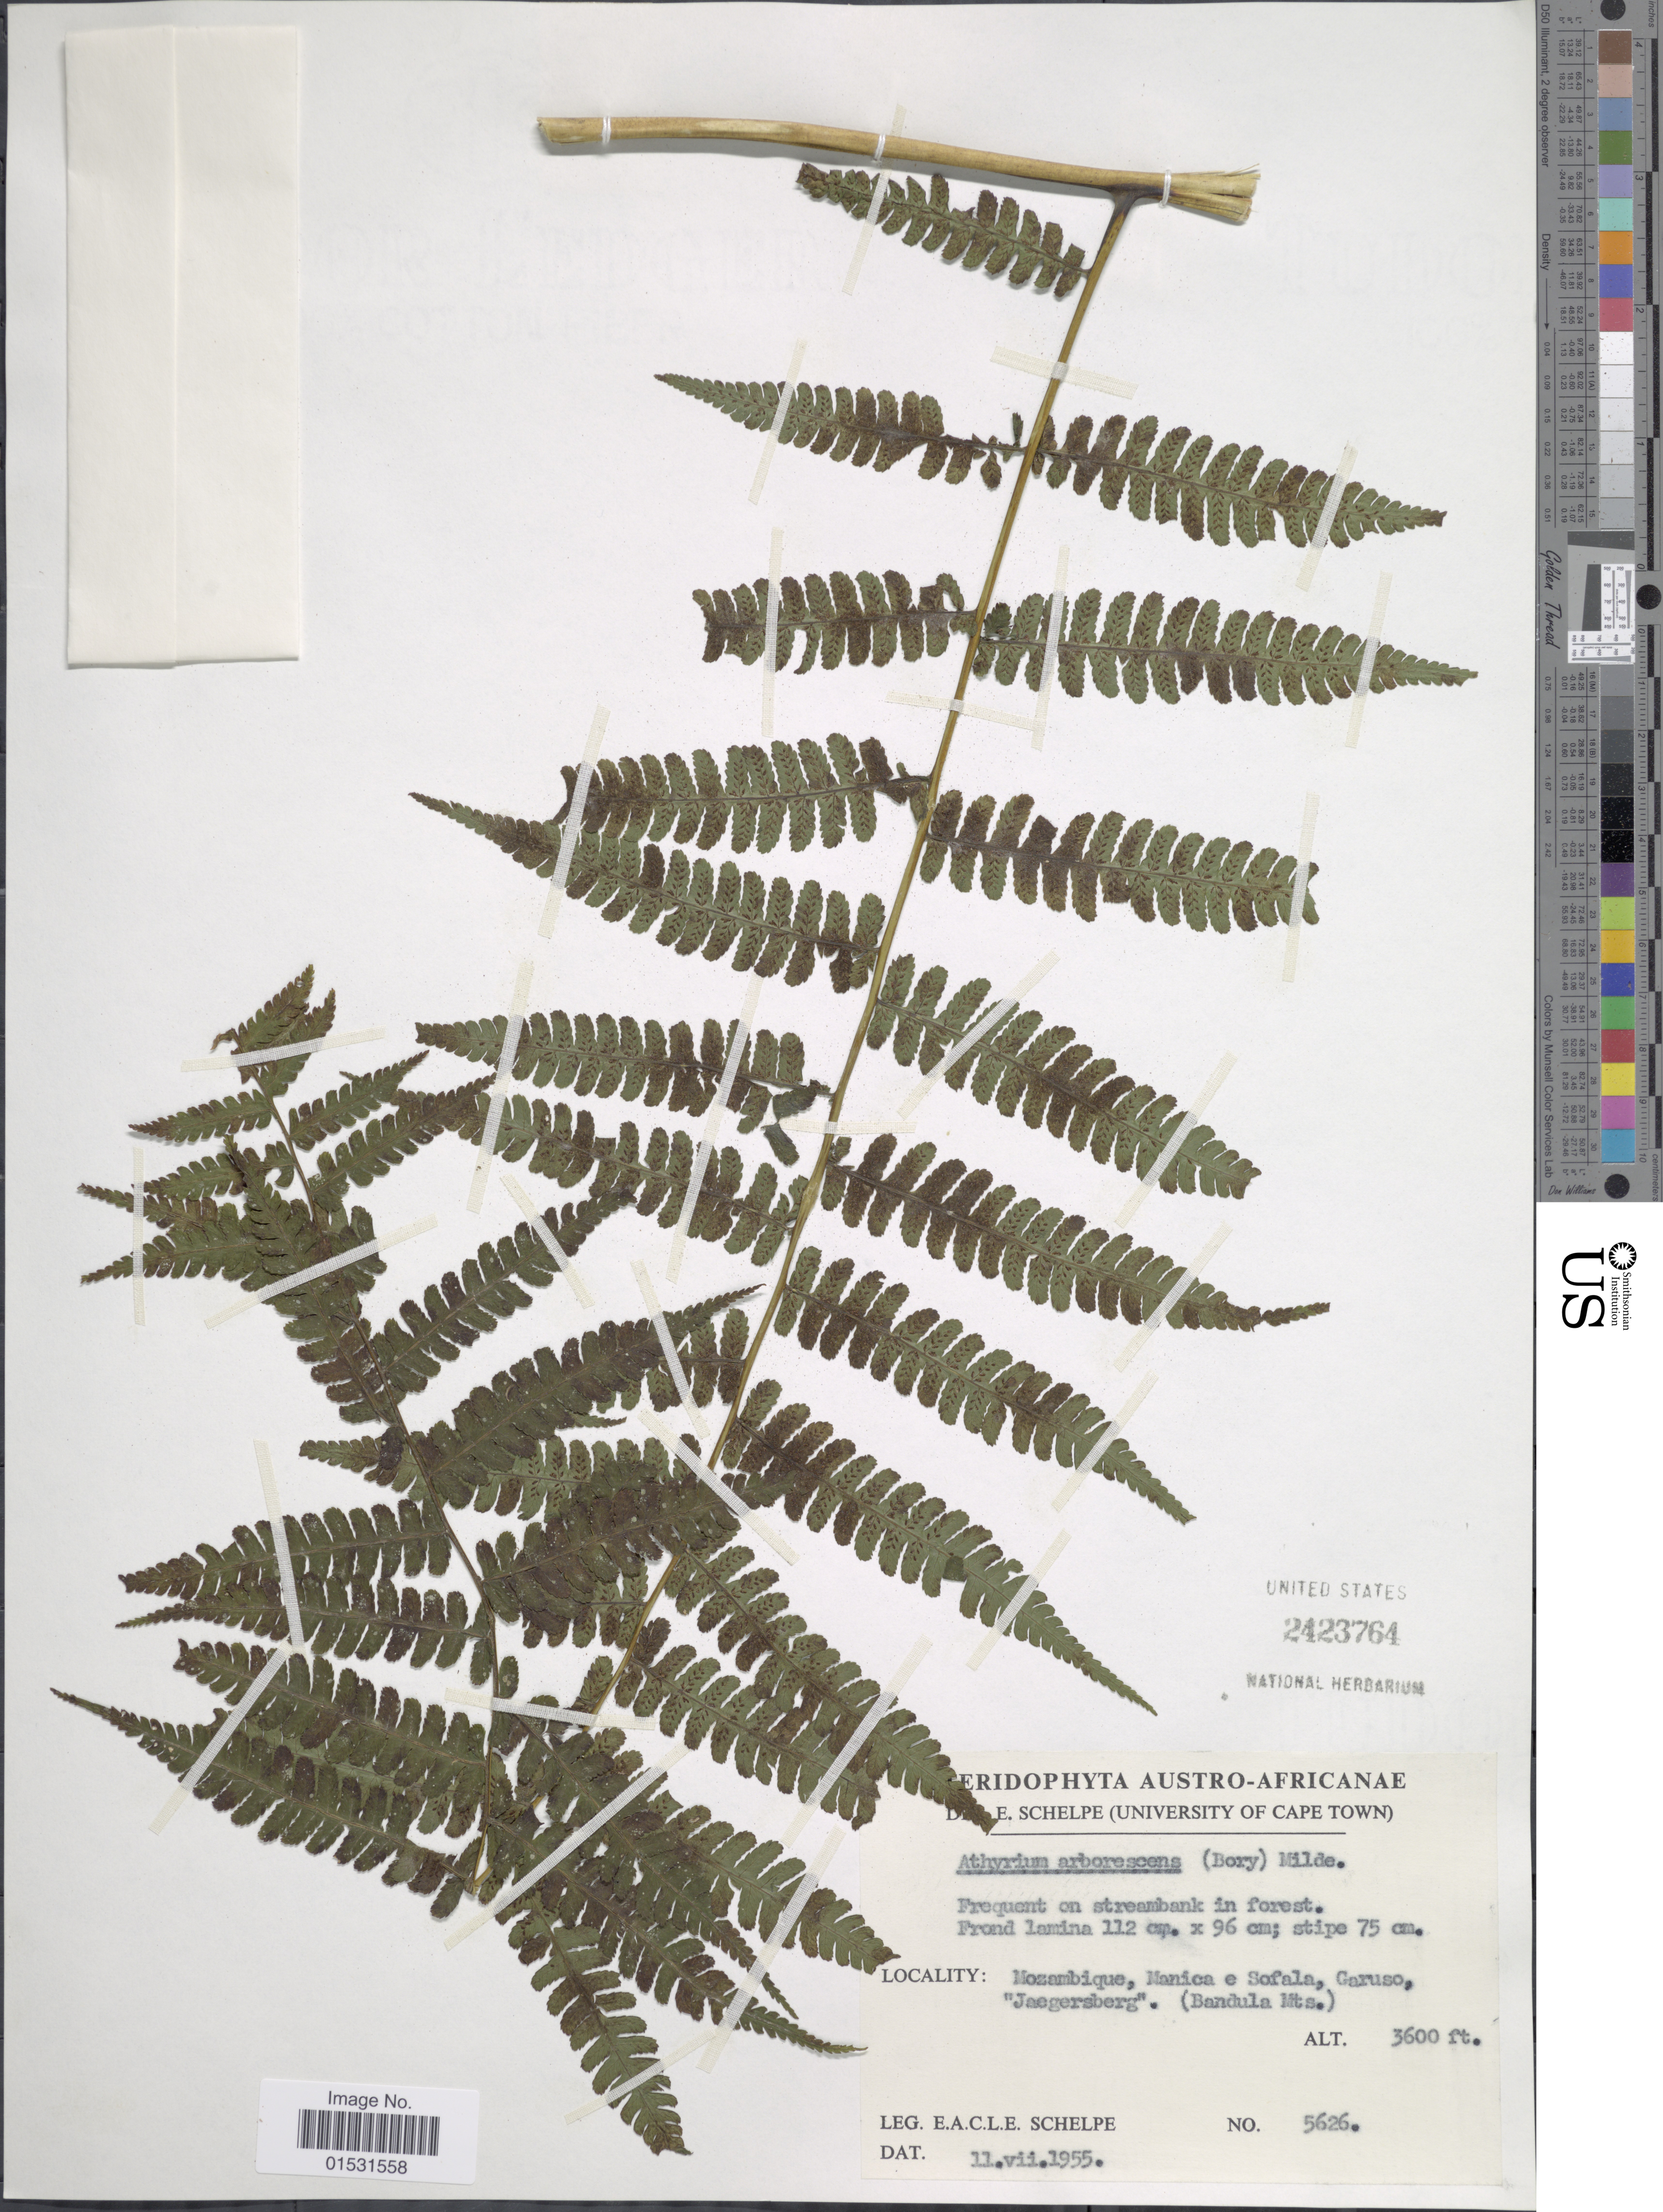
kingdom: Plantae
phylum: Tracheophyta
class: Polypodiopsida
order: Polypodiales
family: Athyriaceae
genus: Athyrium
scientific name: Athyrium arborescens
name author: (Bory) Milde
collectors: E. A. C. L. E. Schelpe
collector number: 5626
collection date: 1955-07-11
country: Mozambique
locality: Manica e Sofala, Garuso, 'Jaegersberg'. (Bandula Mts).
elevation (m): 1097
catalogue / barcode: US 2423764